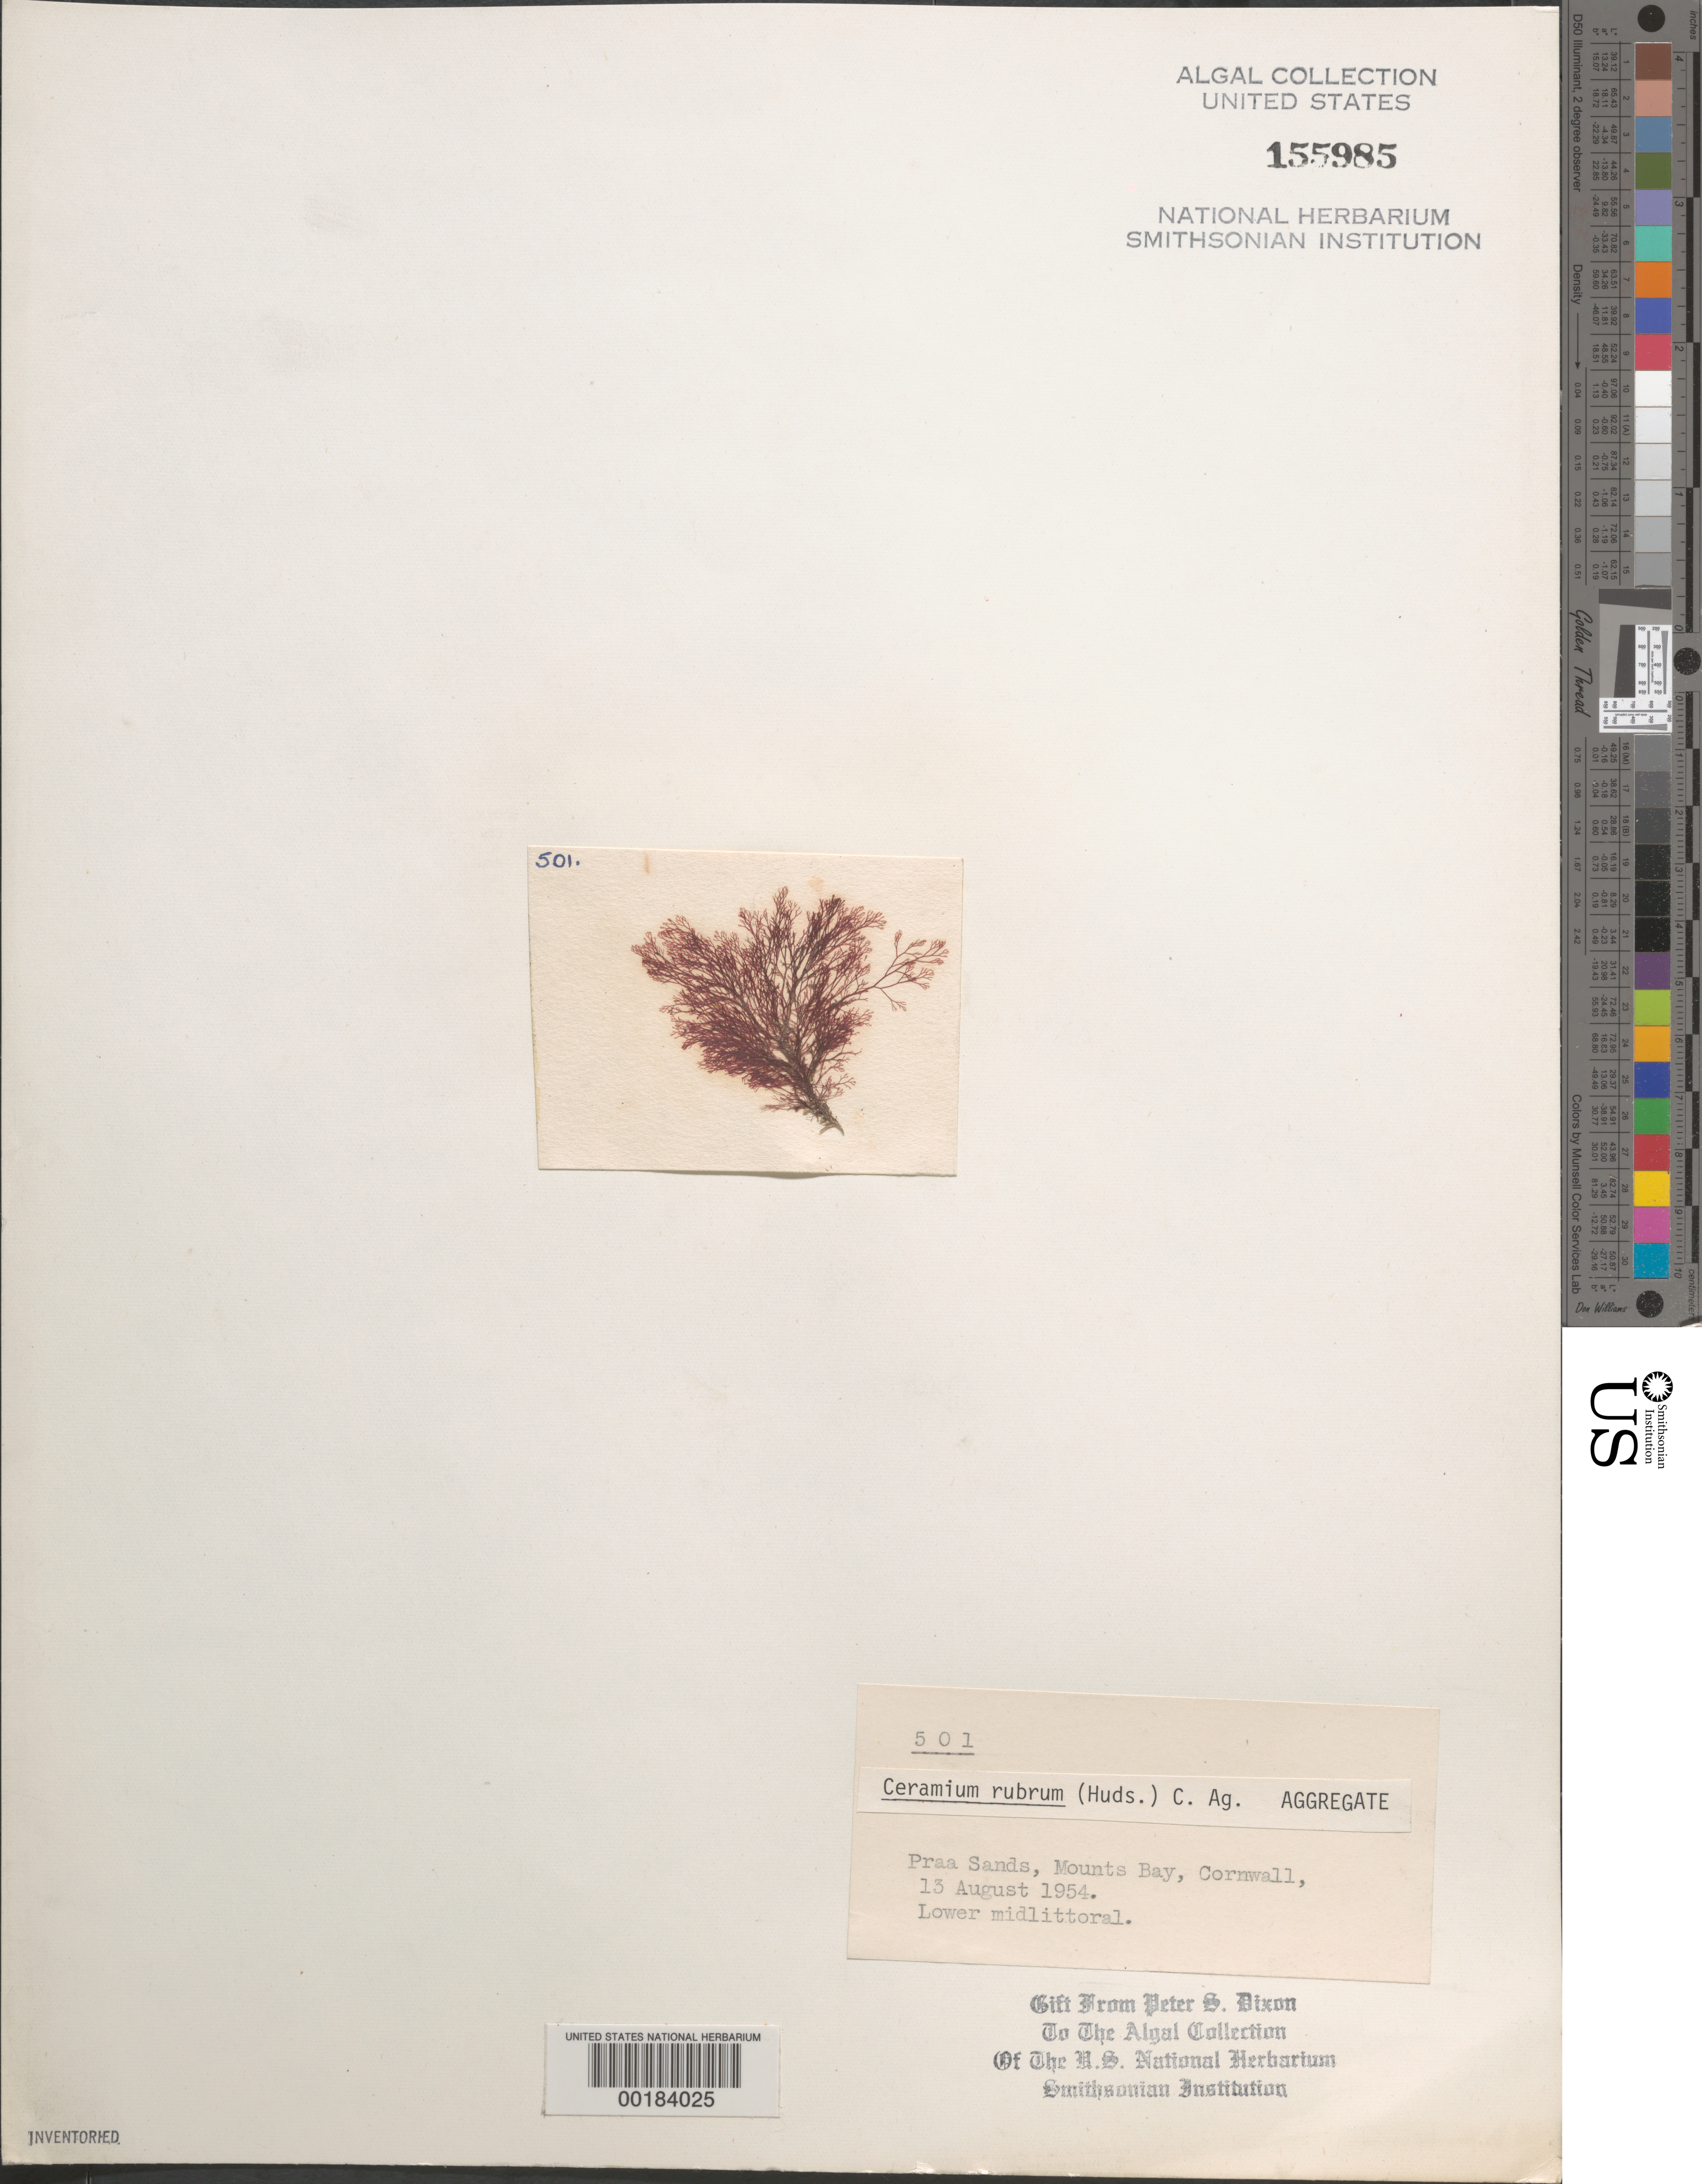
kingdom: Plantae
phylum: Rhodophyta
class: Florideophyceae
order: Ceramiales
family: Ceramiaceae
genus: Ceramium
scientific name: Ceramium rubrum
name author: C. Agardh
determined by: Dixon, P. S.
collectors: P. S. Dixon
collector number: PSD 501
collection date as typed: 13 Aug 1954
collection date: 1954-08-13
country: United Kingdom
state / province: England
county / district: Cornwall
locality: Praa Sands, Mounts Bay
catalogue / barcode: US 155985